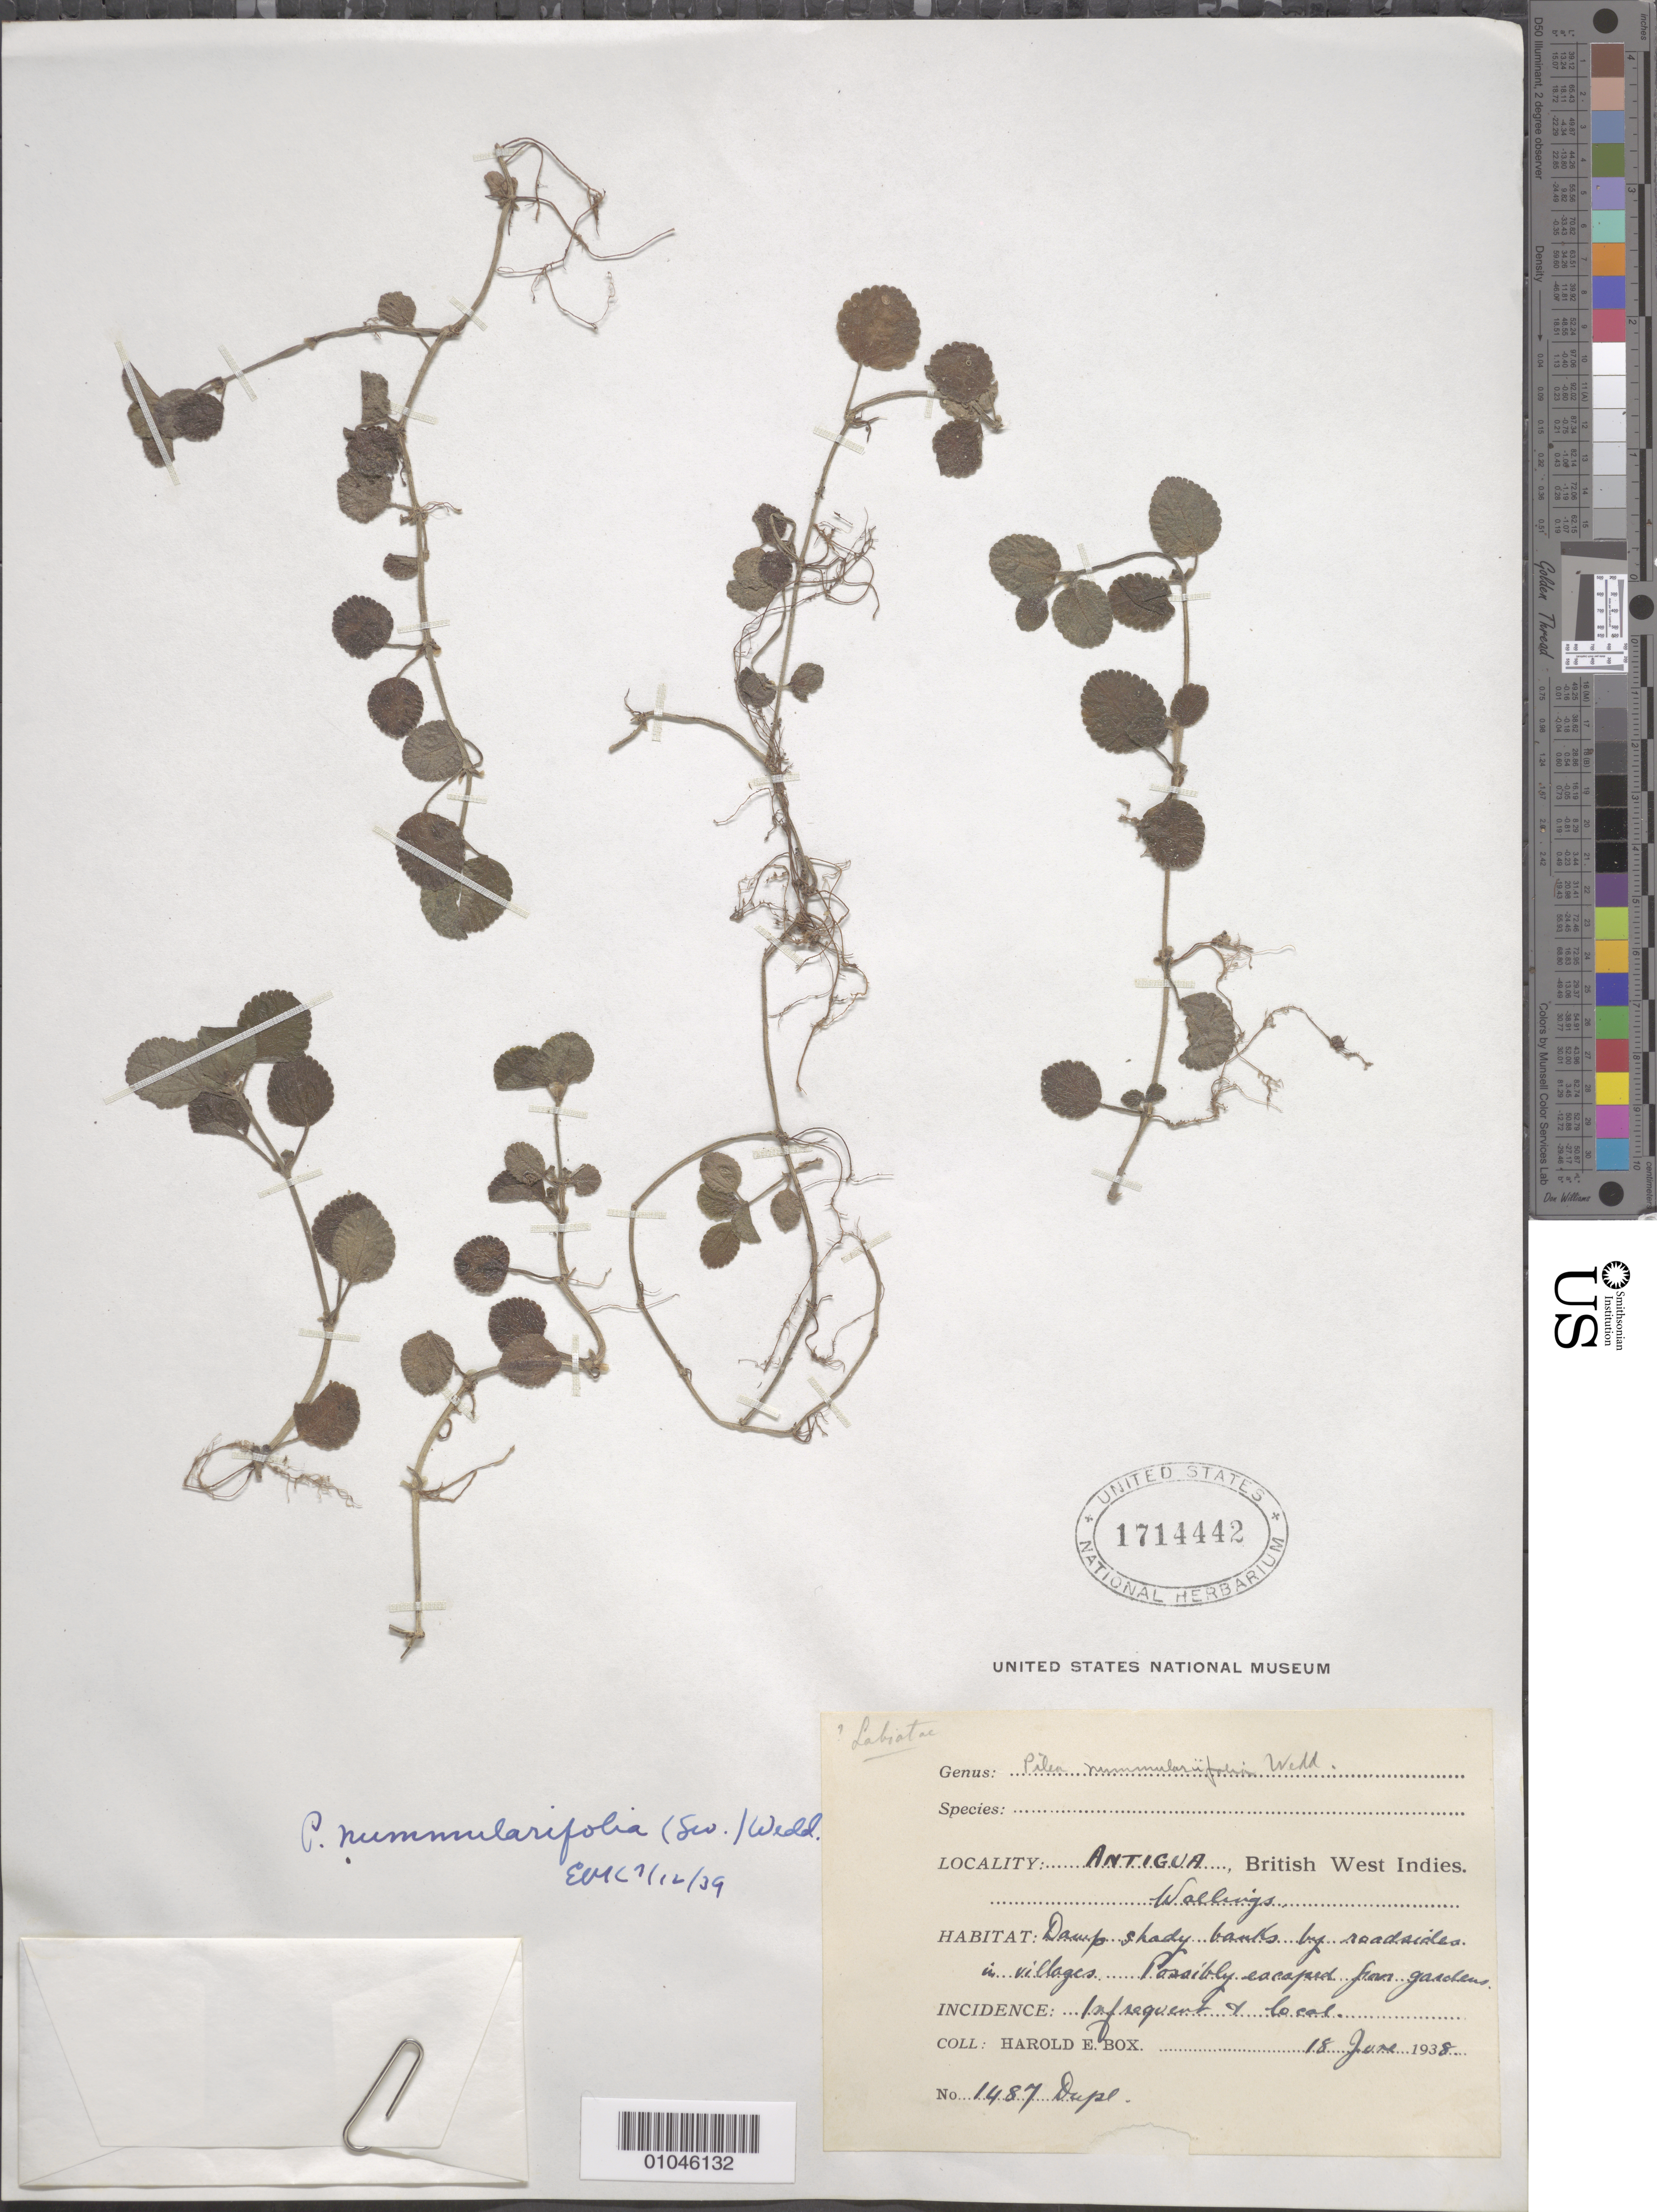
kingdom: Plantae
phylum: Tracheophyta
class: Magnoliopsida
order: Rosales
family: Urticaceae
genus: Pilea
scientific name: Pilea nummularifolia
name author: (Sw.) Wedd.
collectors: H. E. Box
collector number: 1487 Dup.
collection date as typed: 18 Jun 1938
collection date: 1938-06-18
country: Antigua and Barbuda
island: Antigua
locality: Damp shady banks by roadsides in villages. Possibly escaped from gardens. Infrequent and local.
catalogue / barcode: US 1714442